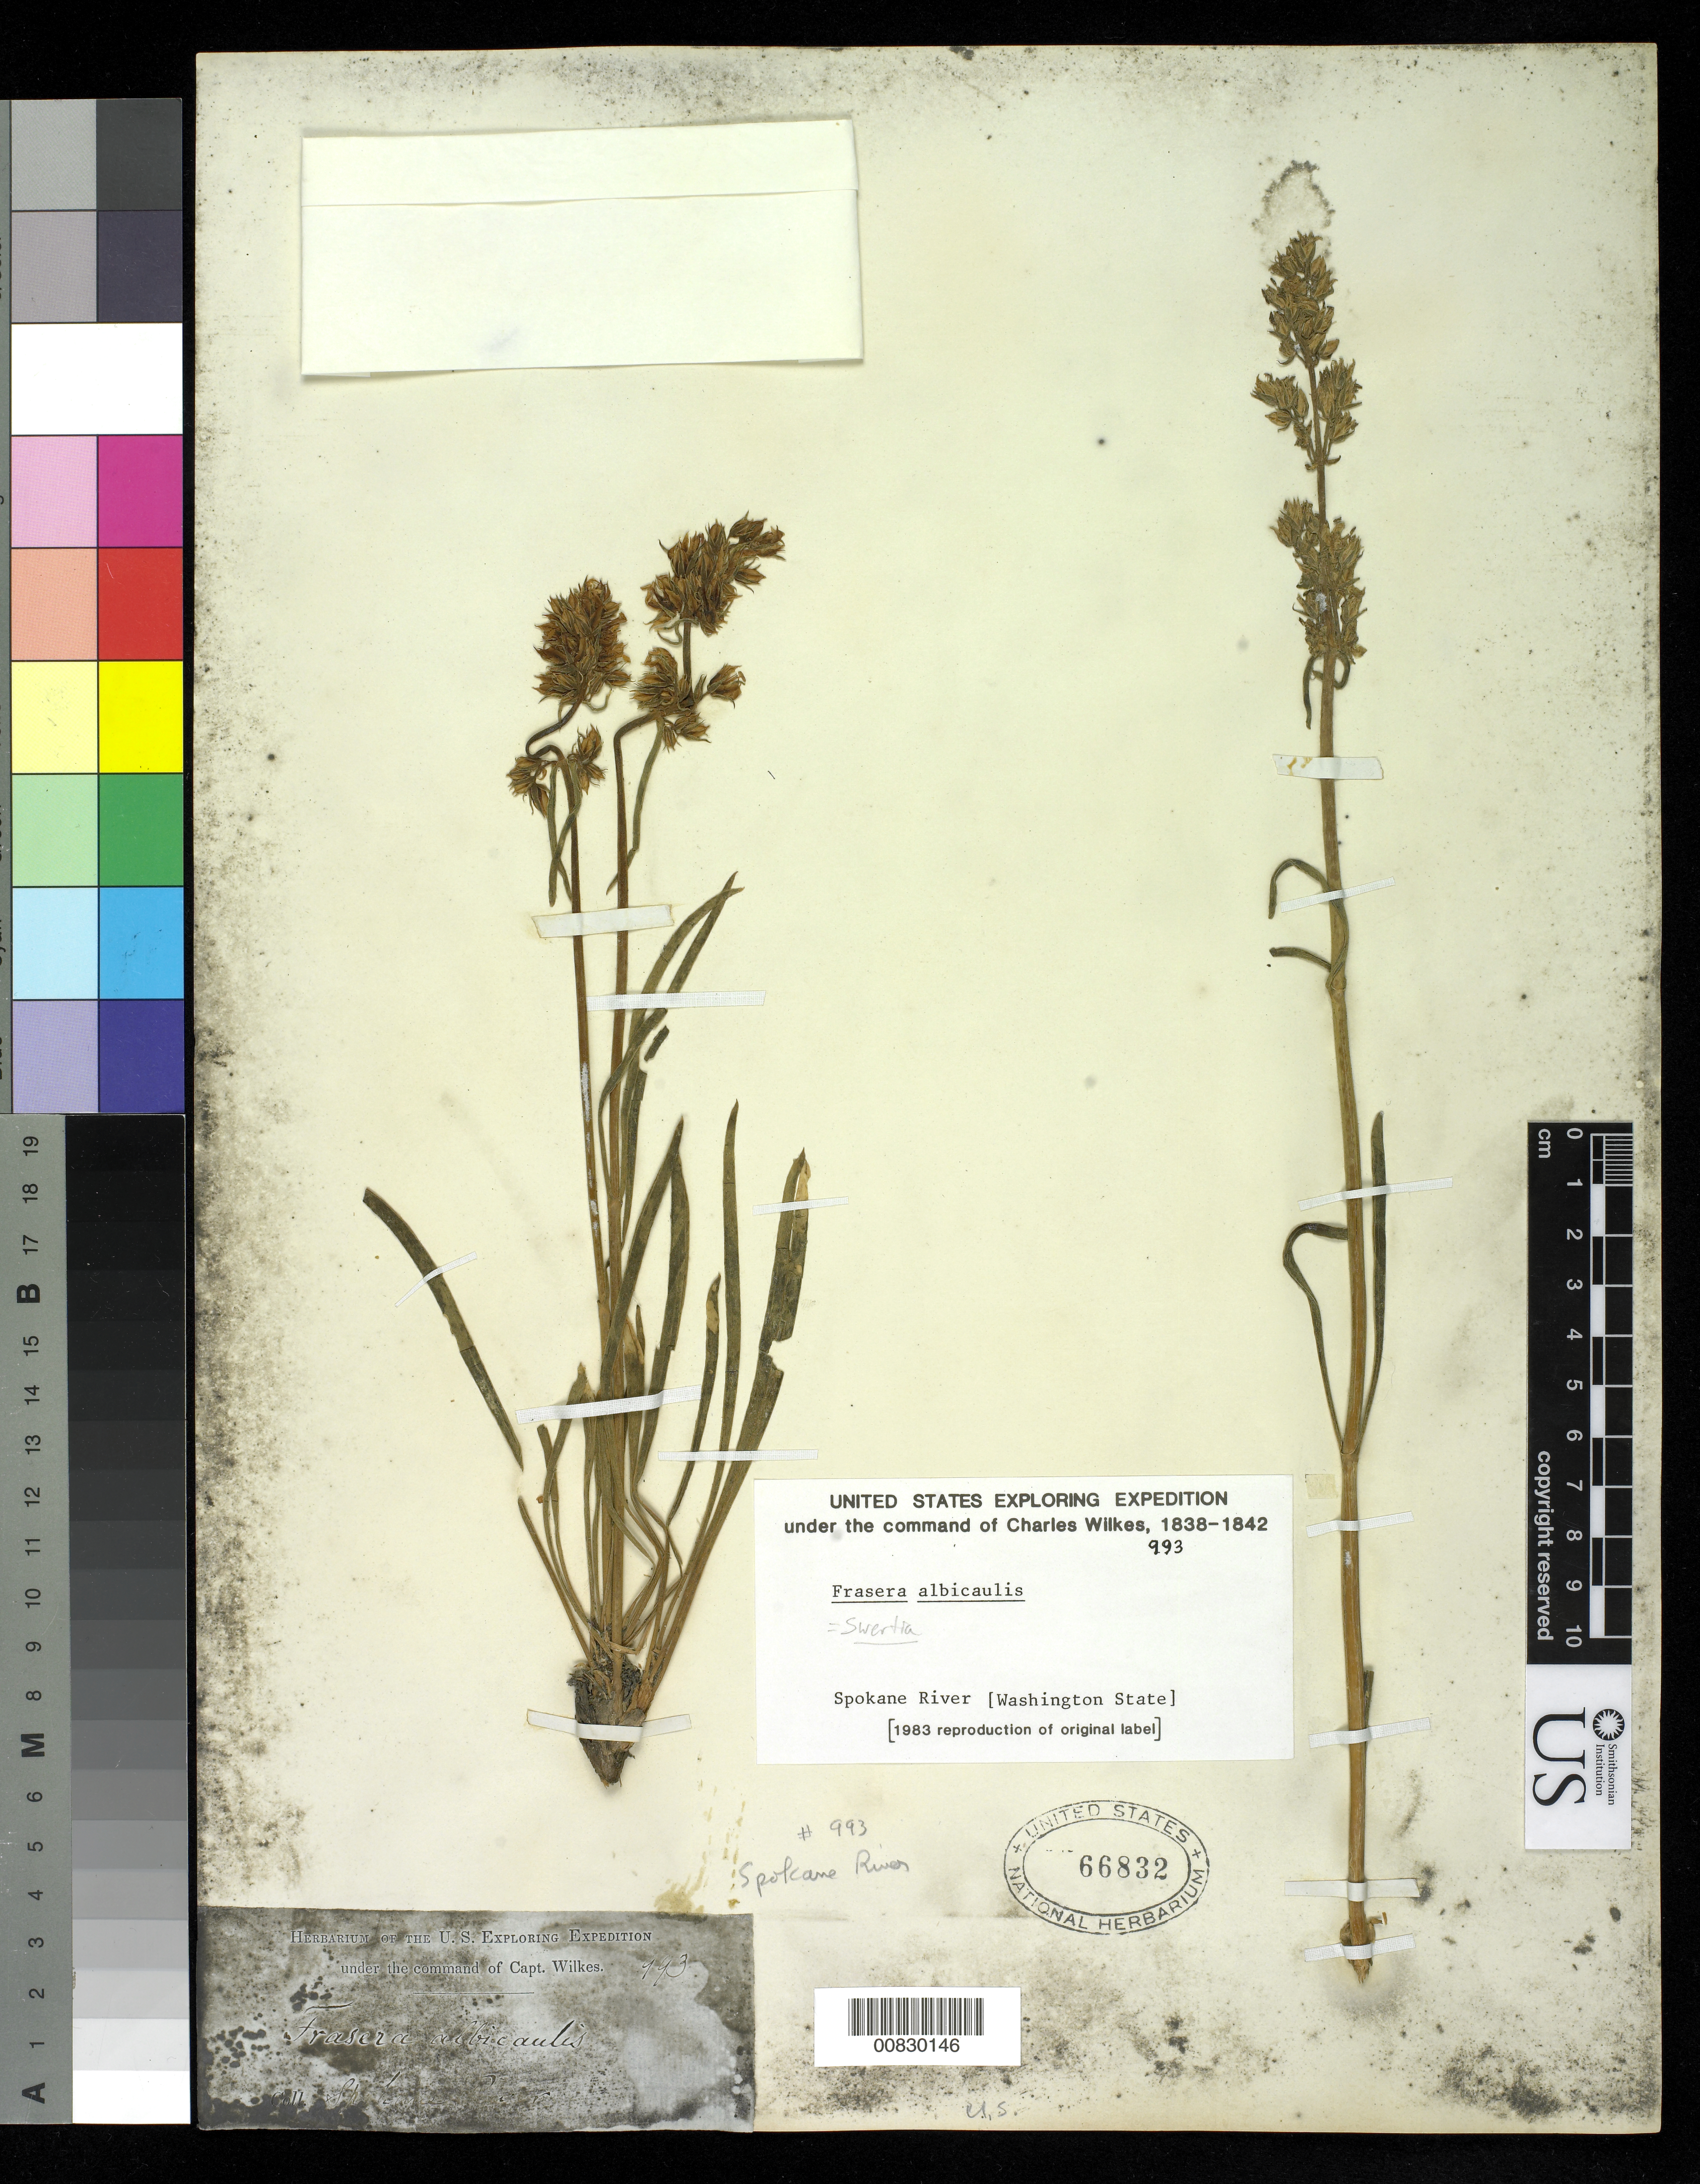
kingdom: Plantae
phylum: Tracheophyta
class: Magnoliopsida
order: Gentianales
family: Gentianaceae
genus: Swertia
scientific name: Swertia albicaulis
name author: (Griseb.) Douglas ex Kuntze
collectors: Wilkes Explor. Exped.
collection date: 1838/1842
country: United States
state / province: Washington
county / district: Spokane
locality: Spokane River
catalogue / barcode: US 66832